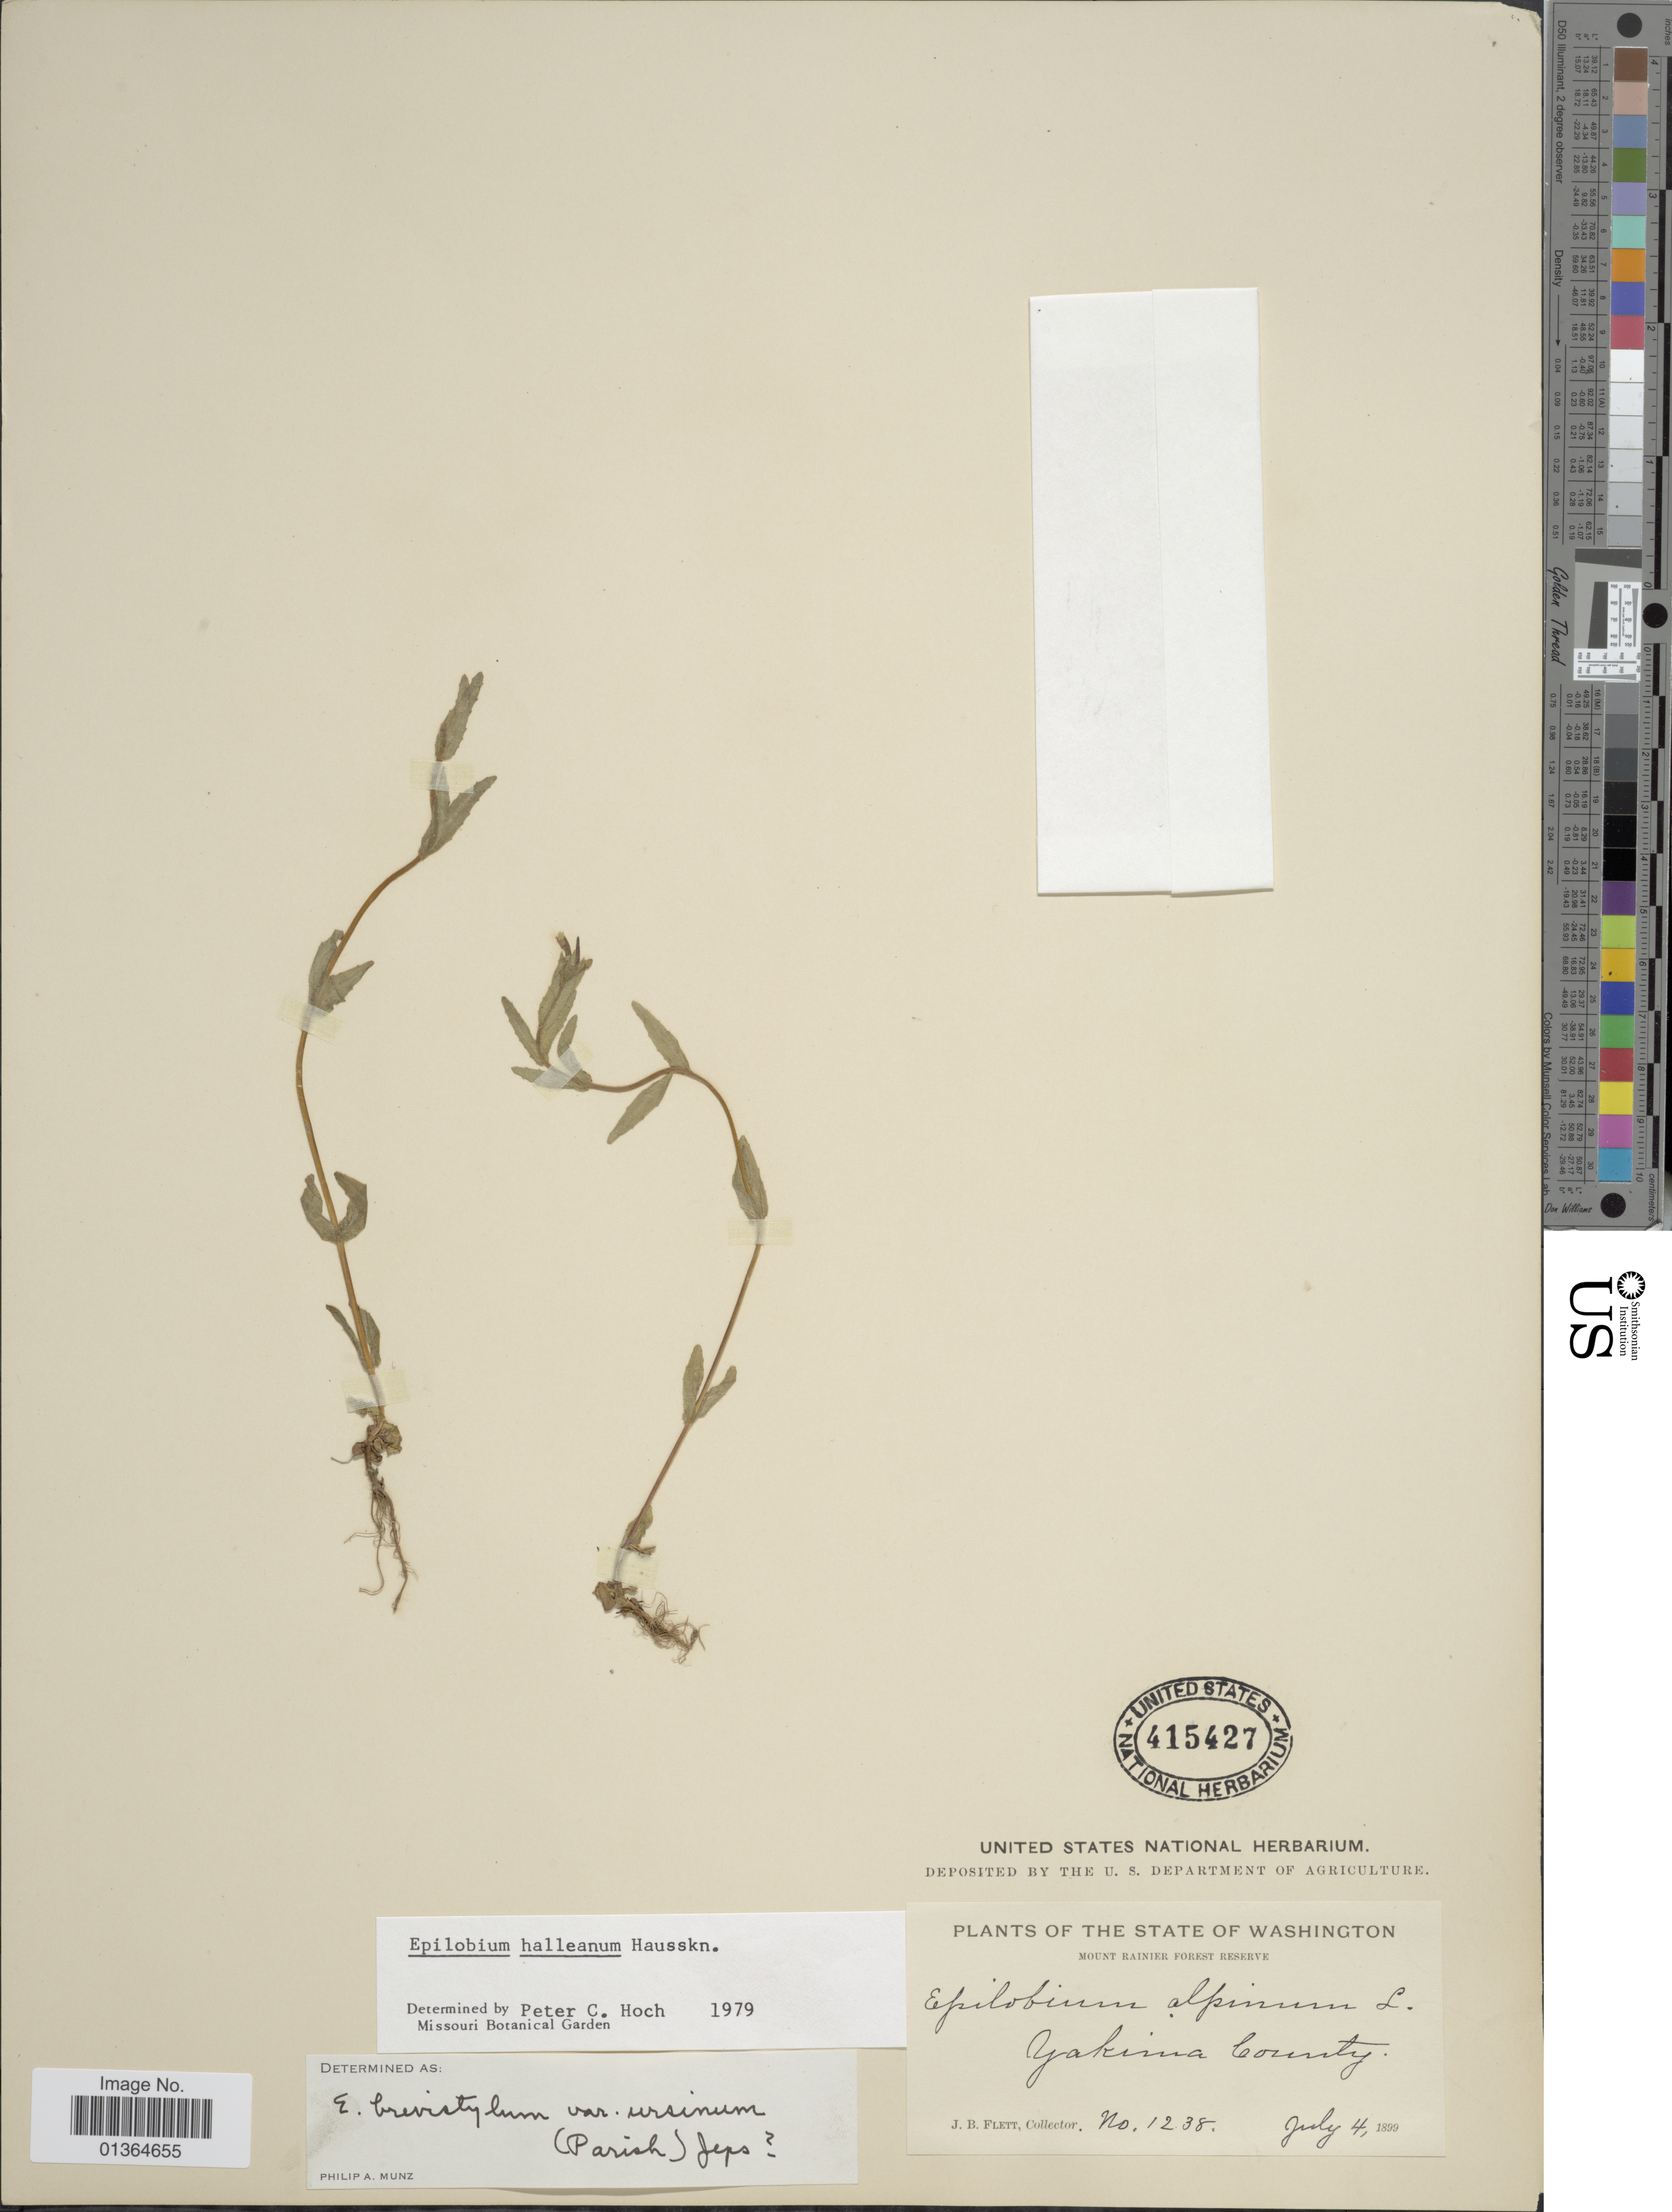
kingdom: Plantae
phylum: Tracheophyta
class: Magnoliopsida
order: Myrtales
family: Onagraceae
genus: Epilobium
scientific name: Epilobium hallianum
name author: Hausskn.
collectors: J. Flett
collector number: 1238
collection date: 1899-07-04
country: United States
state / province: Washington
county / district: Yakima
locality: Yakima County.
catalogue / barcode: US 415427